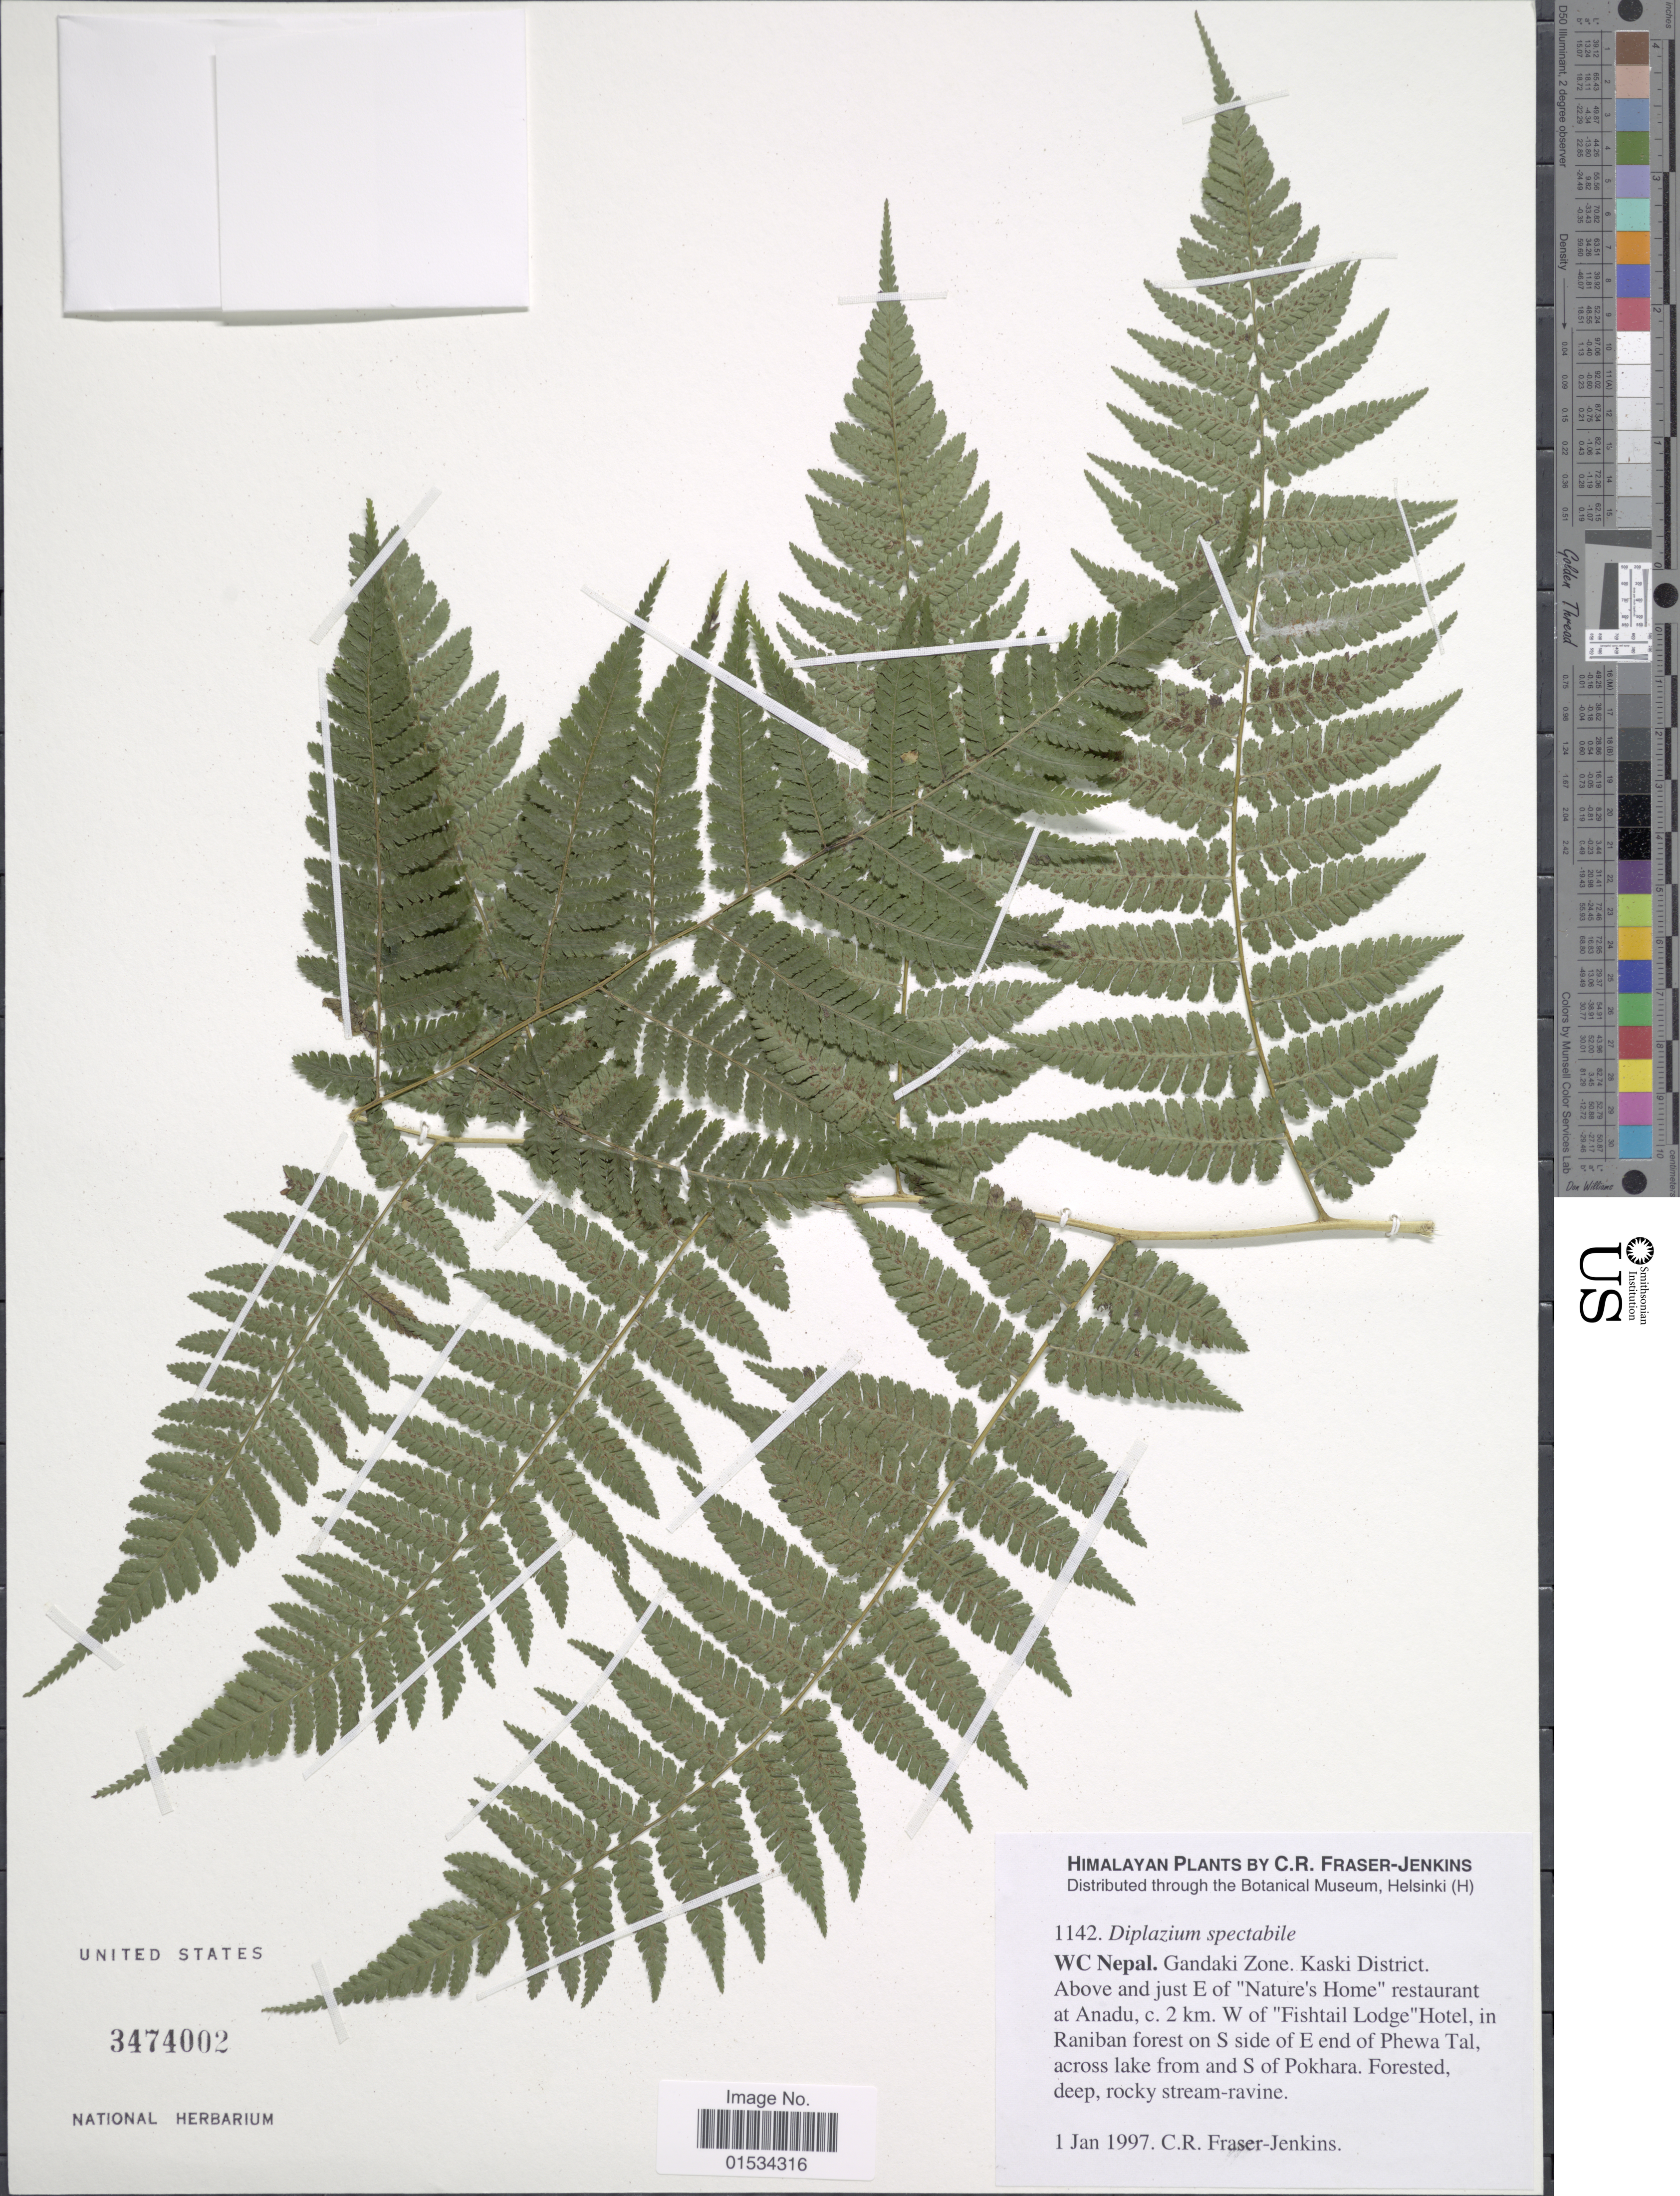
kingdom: Plantae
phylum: Tracheophyta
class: Polypodiopsida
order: Polypodiales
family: Athyriaceae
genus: Diplazium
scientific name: Diplazium spectabile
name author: (Wall. ex Mett.) Bir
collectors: C. R. Fraser-Jenkins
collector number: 1142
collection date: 1997-01-01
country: Nepal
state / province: Gandaki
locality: WC Nepal, Ganaki Zone, Kaski District, Above and just E of "Nature's Home"restaurant at Anadu, c. 2 km W of "Fishtail Lodge"Hotel , in Raniban forest on S side of end of Phewa Tal, across lake from and S of Baidam ("Lakeside"), Pokhara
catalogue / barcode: US 3474002